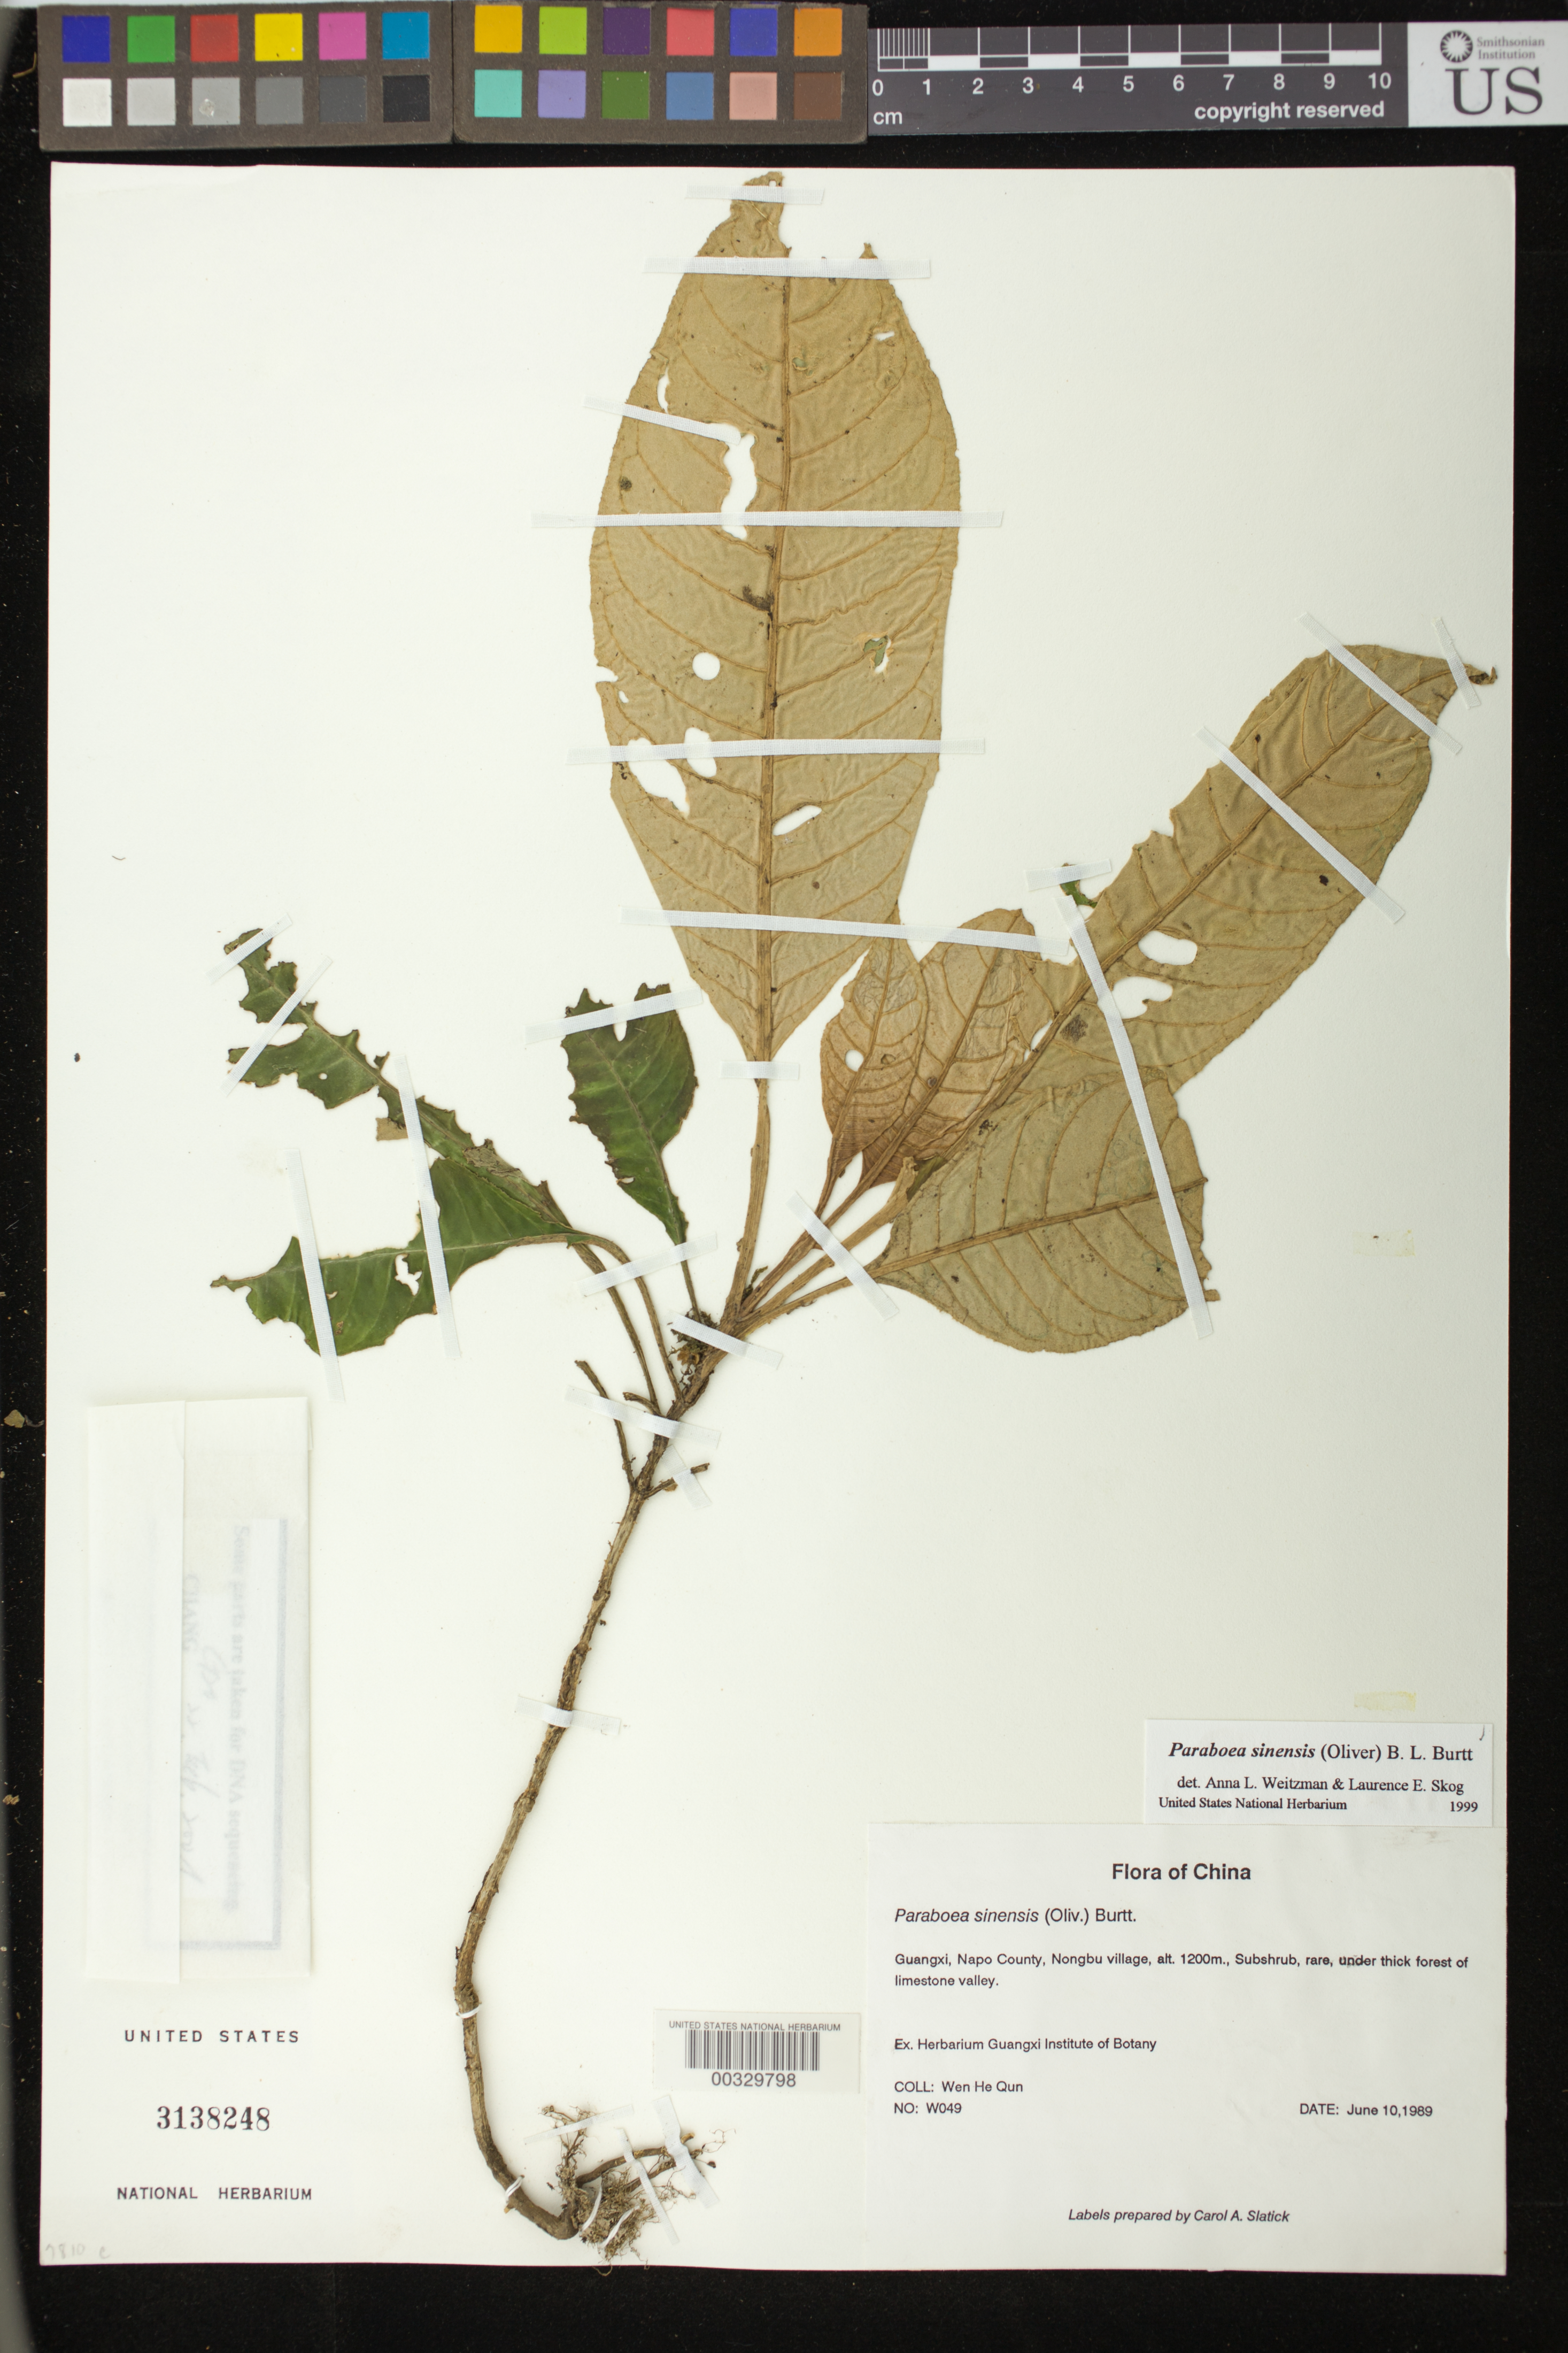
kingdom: Plantae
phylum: Tracheophyta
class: Magnoliopsida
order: Lamiales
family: Gesneriaceae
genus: Paraboea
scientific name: Paraboea sinensis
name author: (Oliv.) B.L. Burtt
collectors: H. Wen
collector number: W049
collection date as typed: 10 Jun 1989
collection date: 1989-06-10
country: China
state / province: Guangxi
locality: Guangxi, napo county, nongbu village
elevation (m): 1200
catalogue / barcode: US 3138248